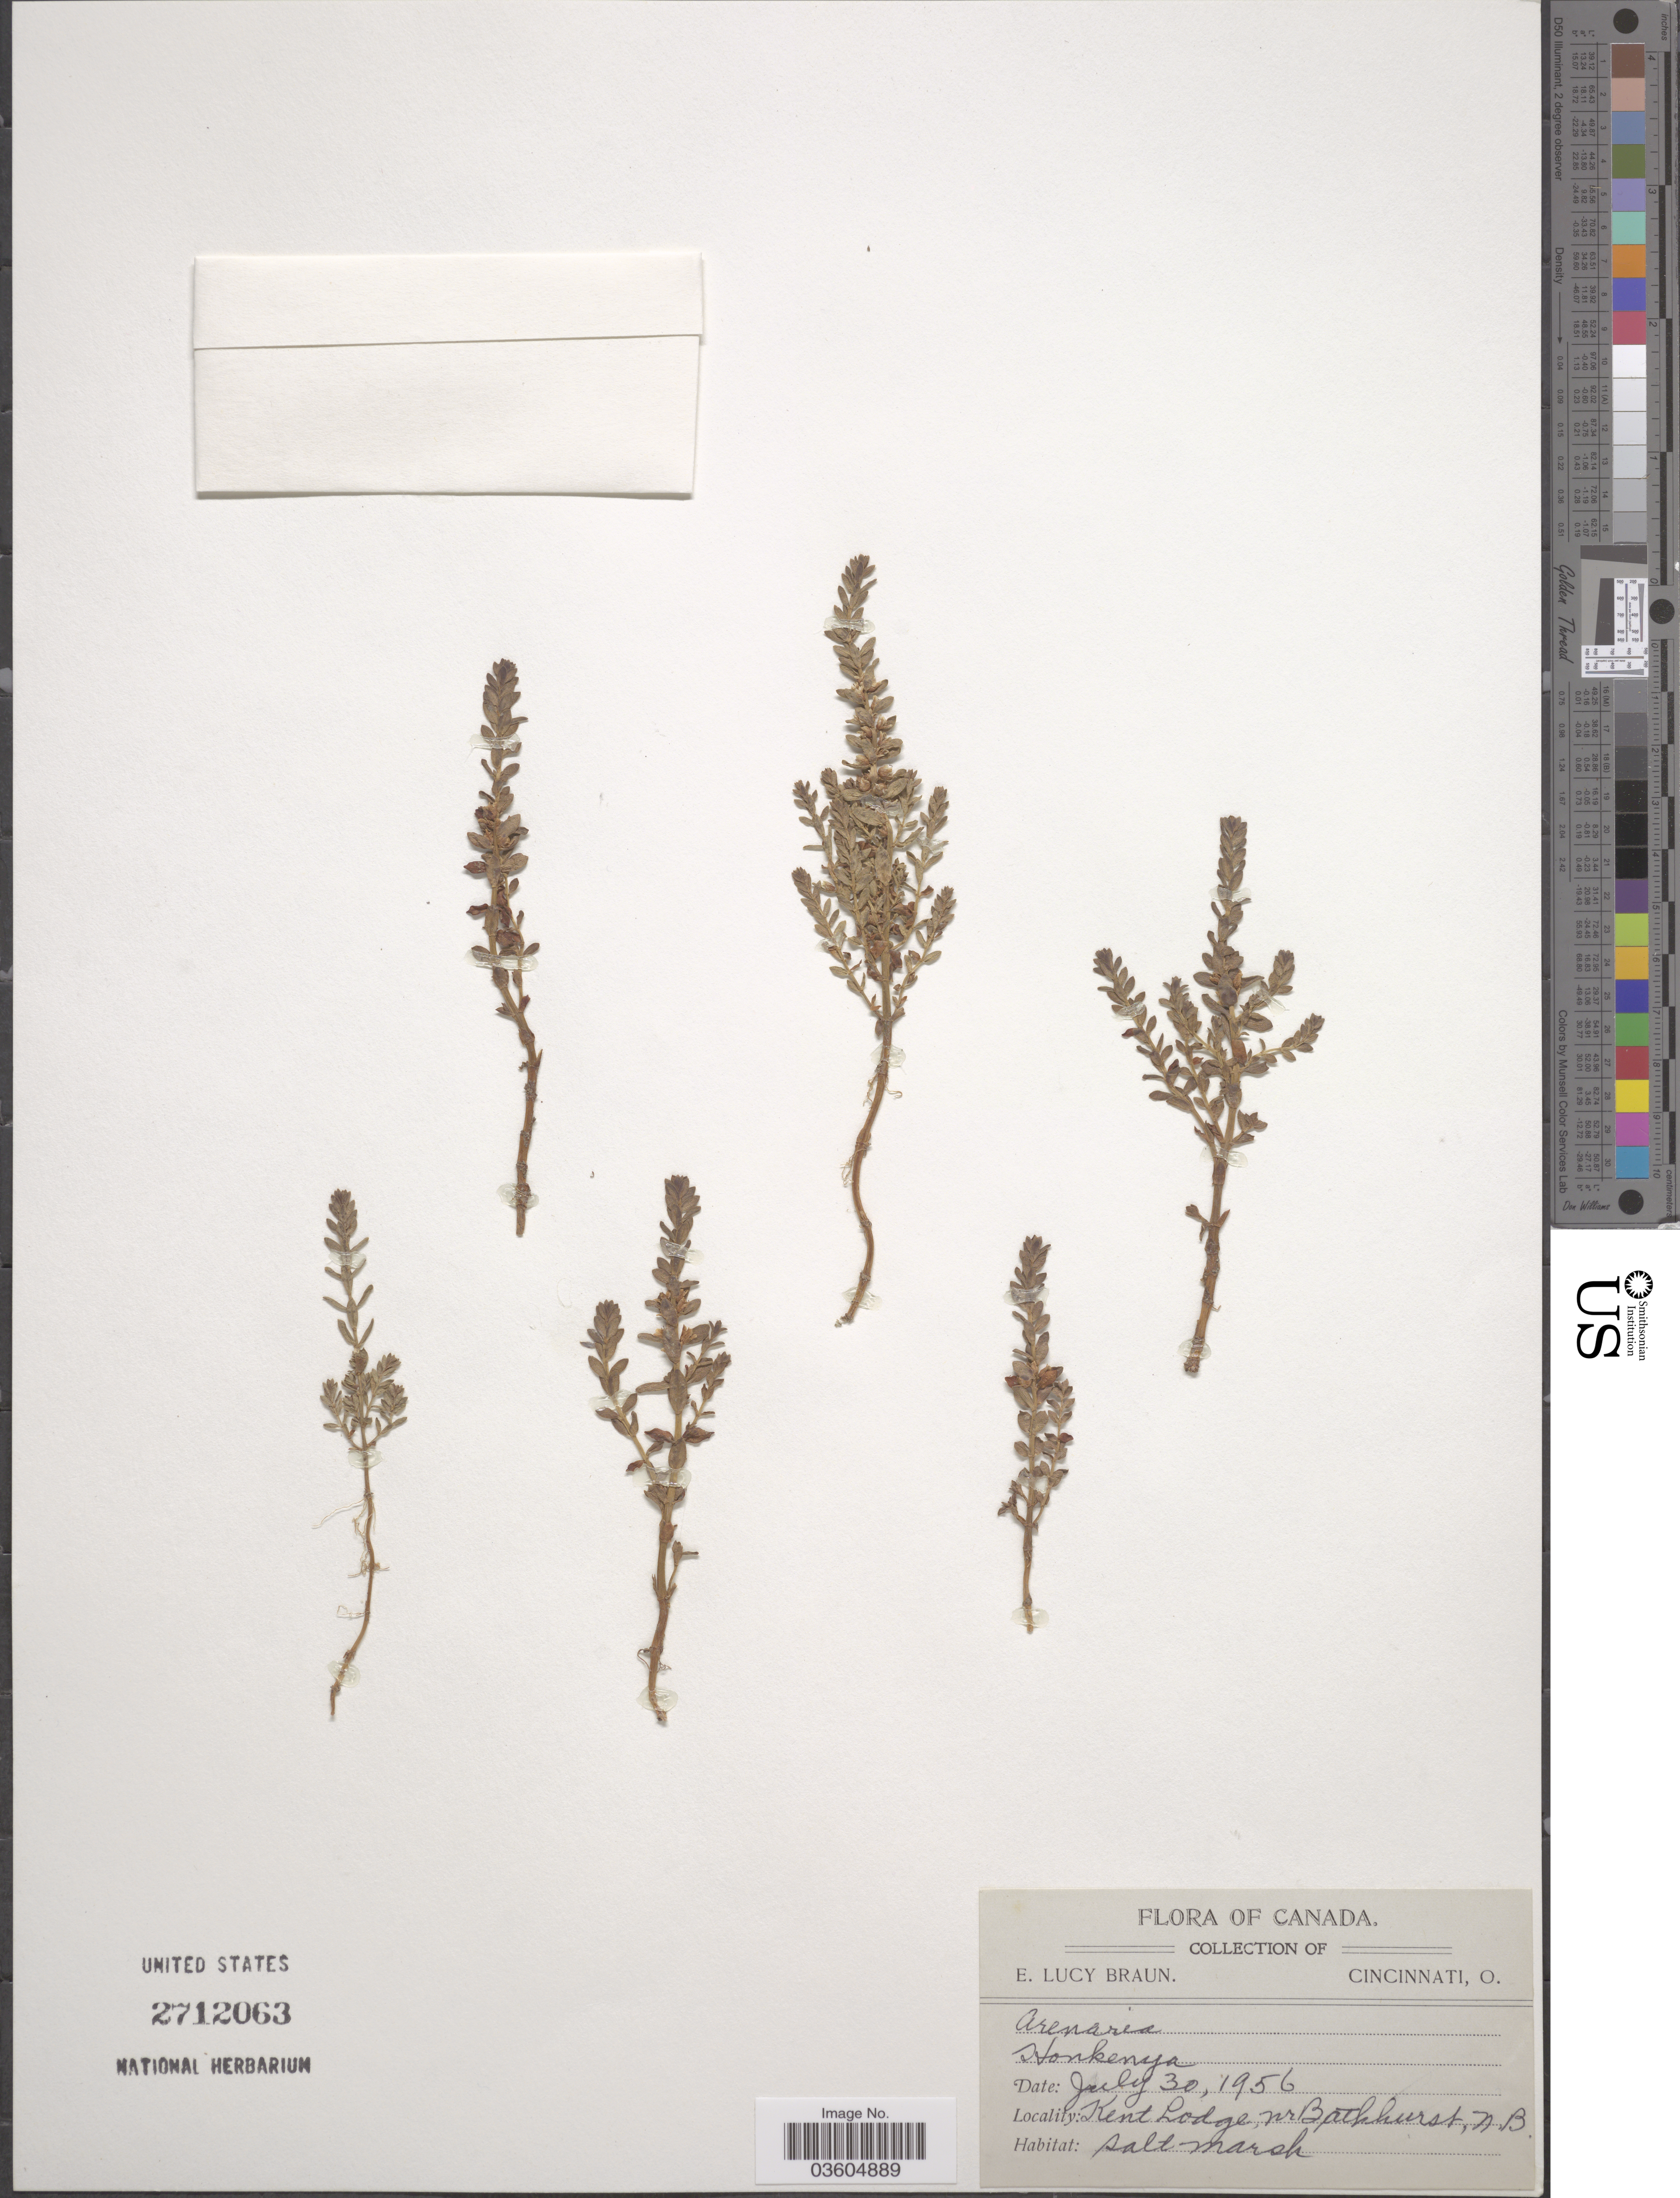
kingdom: Plantae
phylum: Tracheophyta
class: Magnoliopsida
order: Caryophyllales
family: Caryophyllaceae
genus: Honckenya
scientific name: Honckenya peploides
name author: (L.) Ehrh.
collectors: E. L. Braun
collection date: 1956-07-30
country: Canada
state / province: New Brunswick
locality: Kent Lodge, nr Bathhurst.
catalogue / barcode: US 2712063